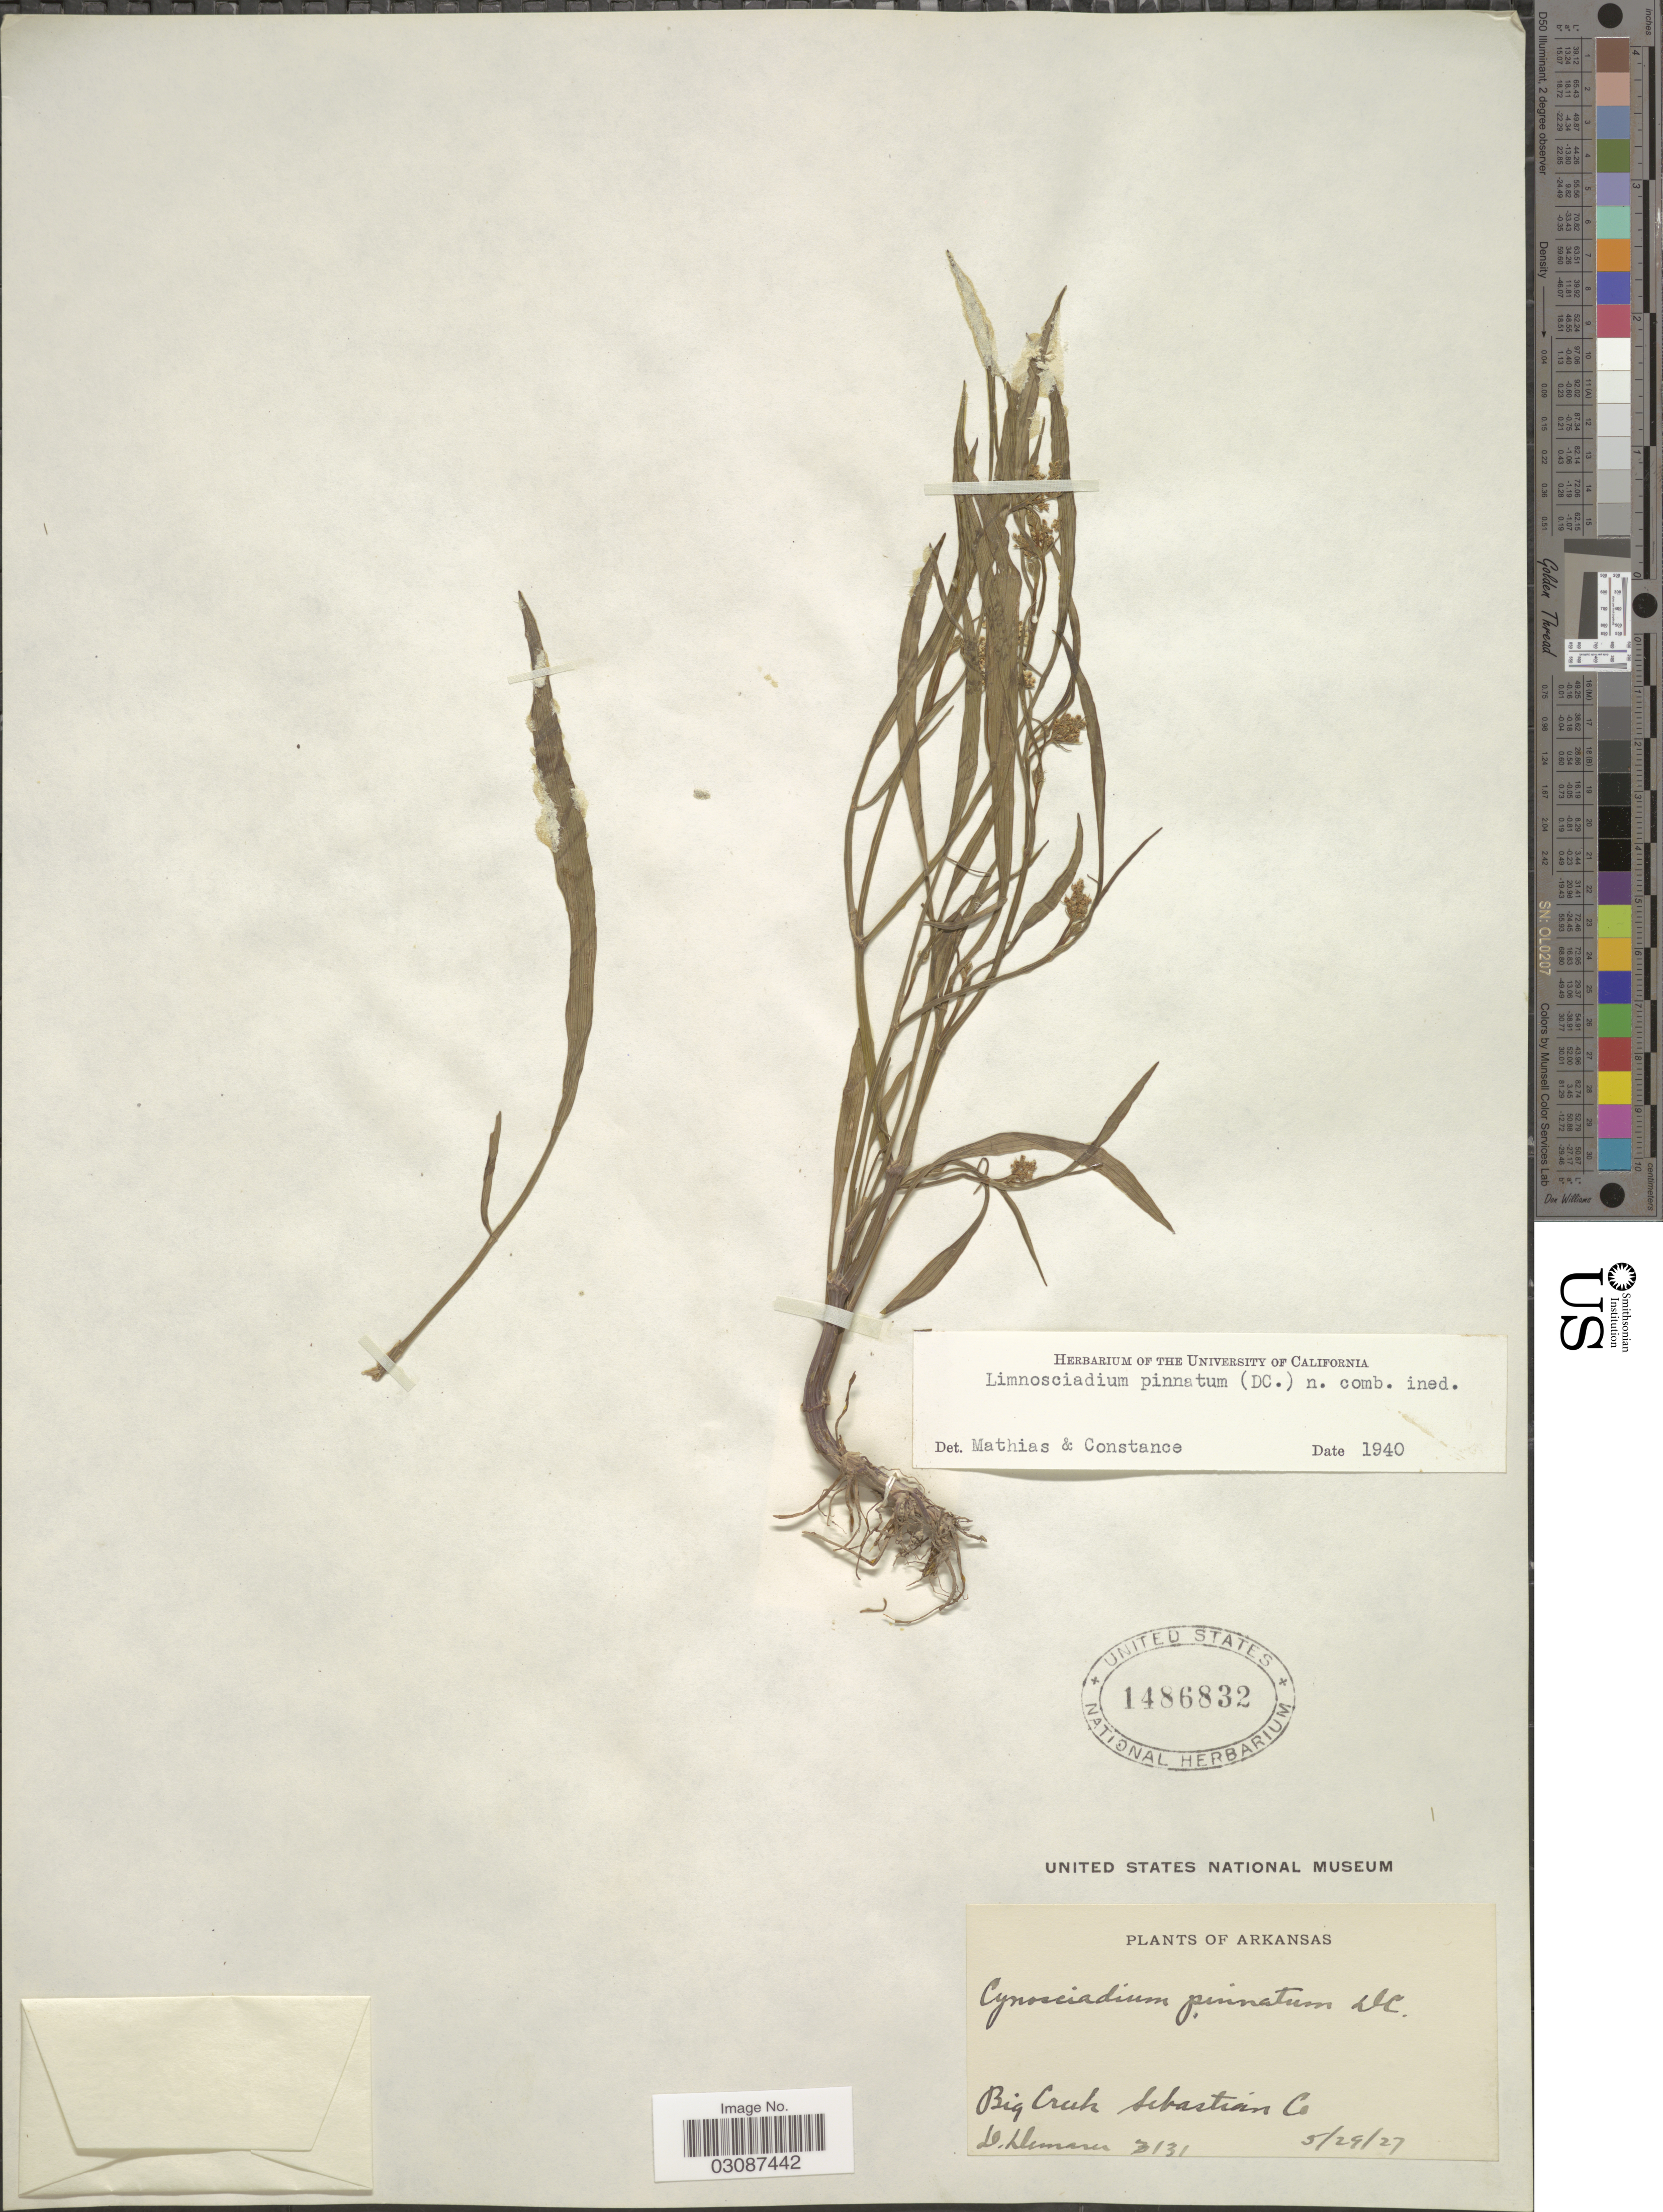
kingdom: Plantae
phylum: Tracheophyta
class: Magnoliopsida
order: Apiales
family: Apiaceae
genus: Limnosciadium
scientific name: Limnosciadium pinnatum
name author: (DC.) Mathias & Constance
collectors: D. Demaree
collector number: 3131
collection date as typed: Transcribed d/m/y: 29/5/27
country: United States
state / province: Arkansas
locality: Big Creek. Sebastion Co.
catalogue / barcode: US 1486832